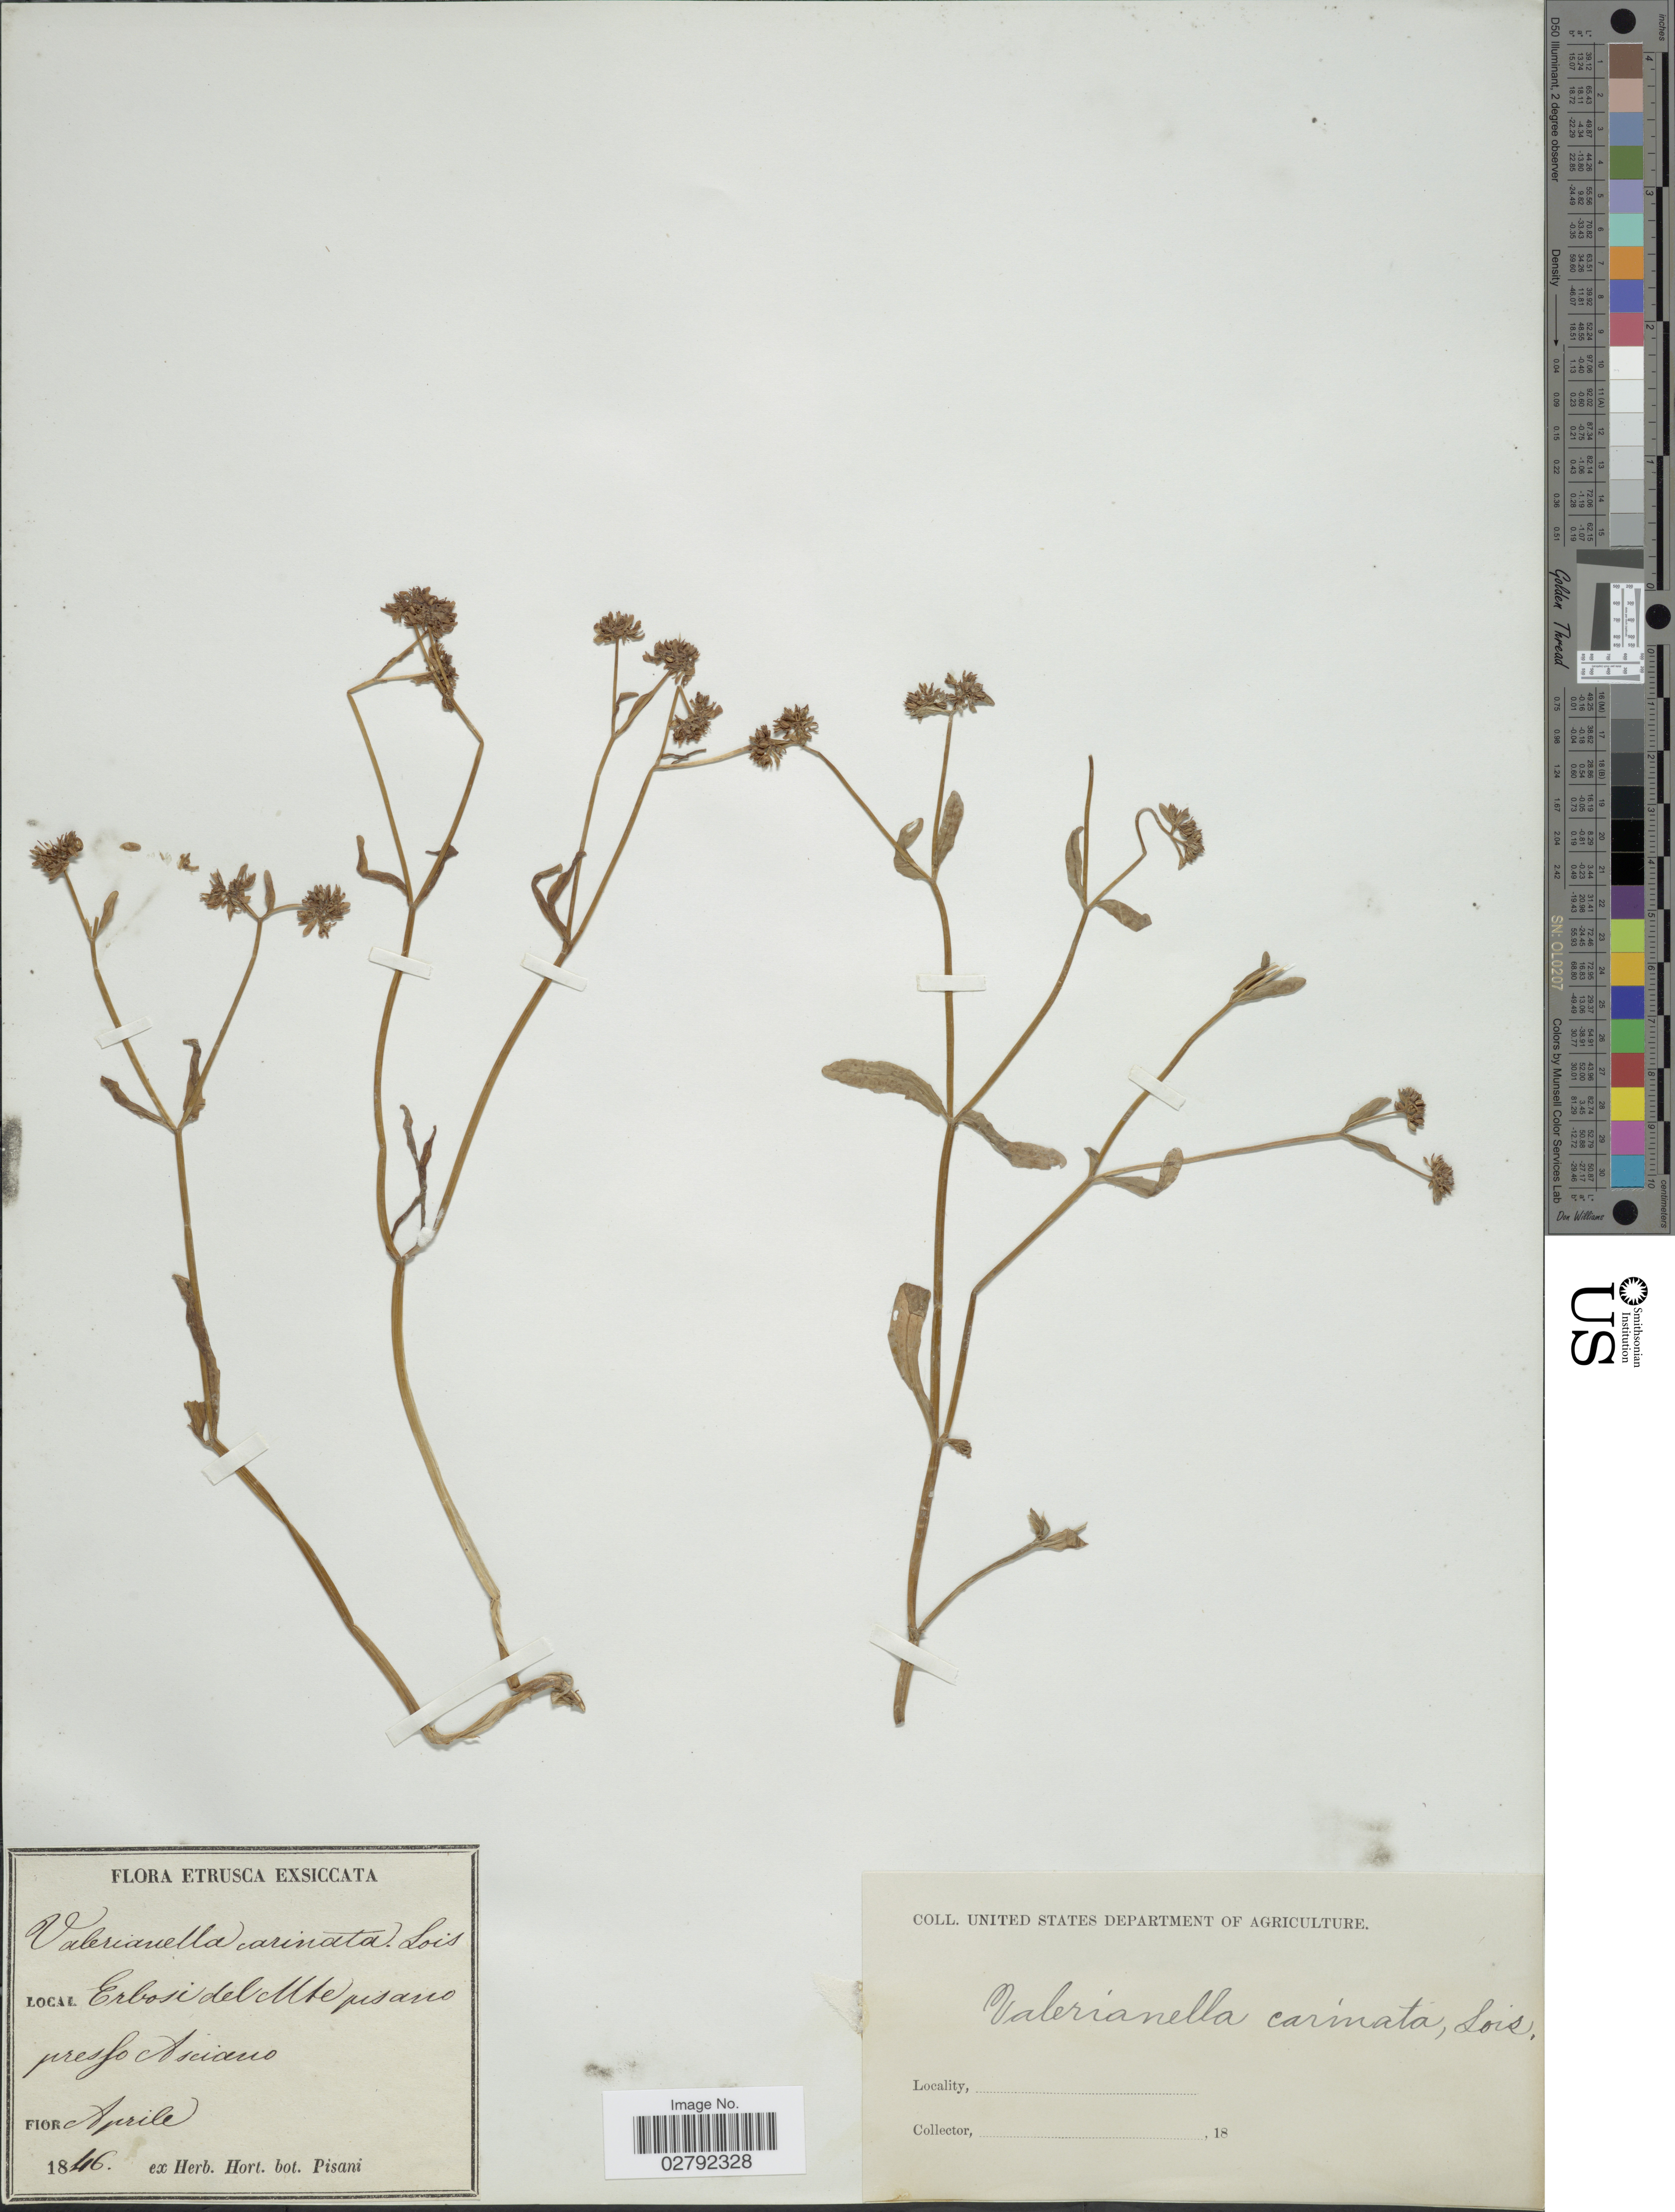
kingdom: Plantae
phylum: Tracheophyta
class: Magnoliopsida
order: Dipsacales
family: Caprifoliaceae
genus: Valerianella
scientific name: Valerianella carinata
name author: Loisel.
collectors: ex herb. Hort. Bot. Pisani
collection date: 1846-04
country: Italy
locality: Etrusca. Erbosi del Mte pisano presso [interpreted] Asciano